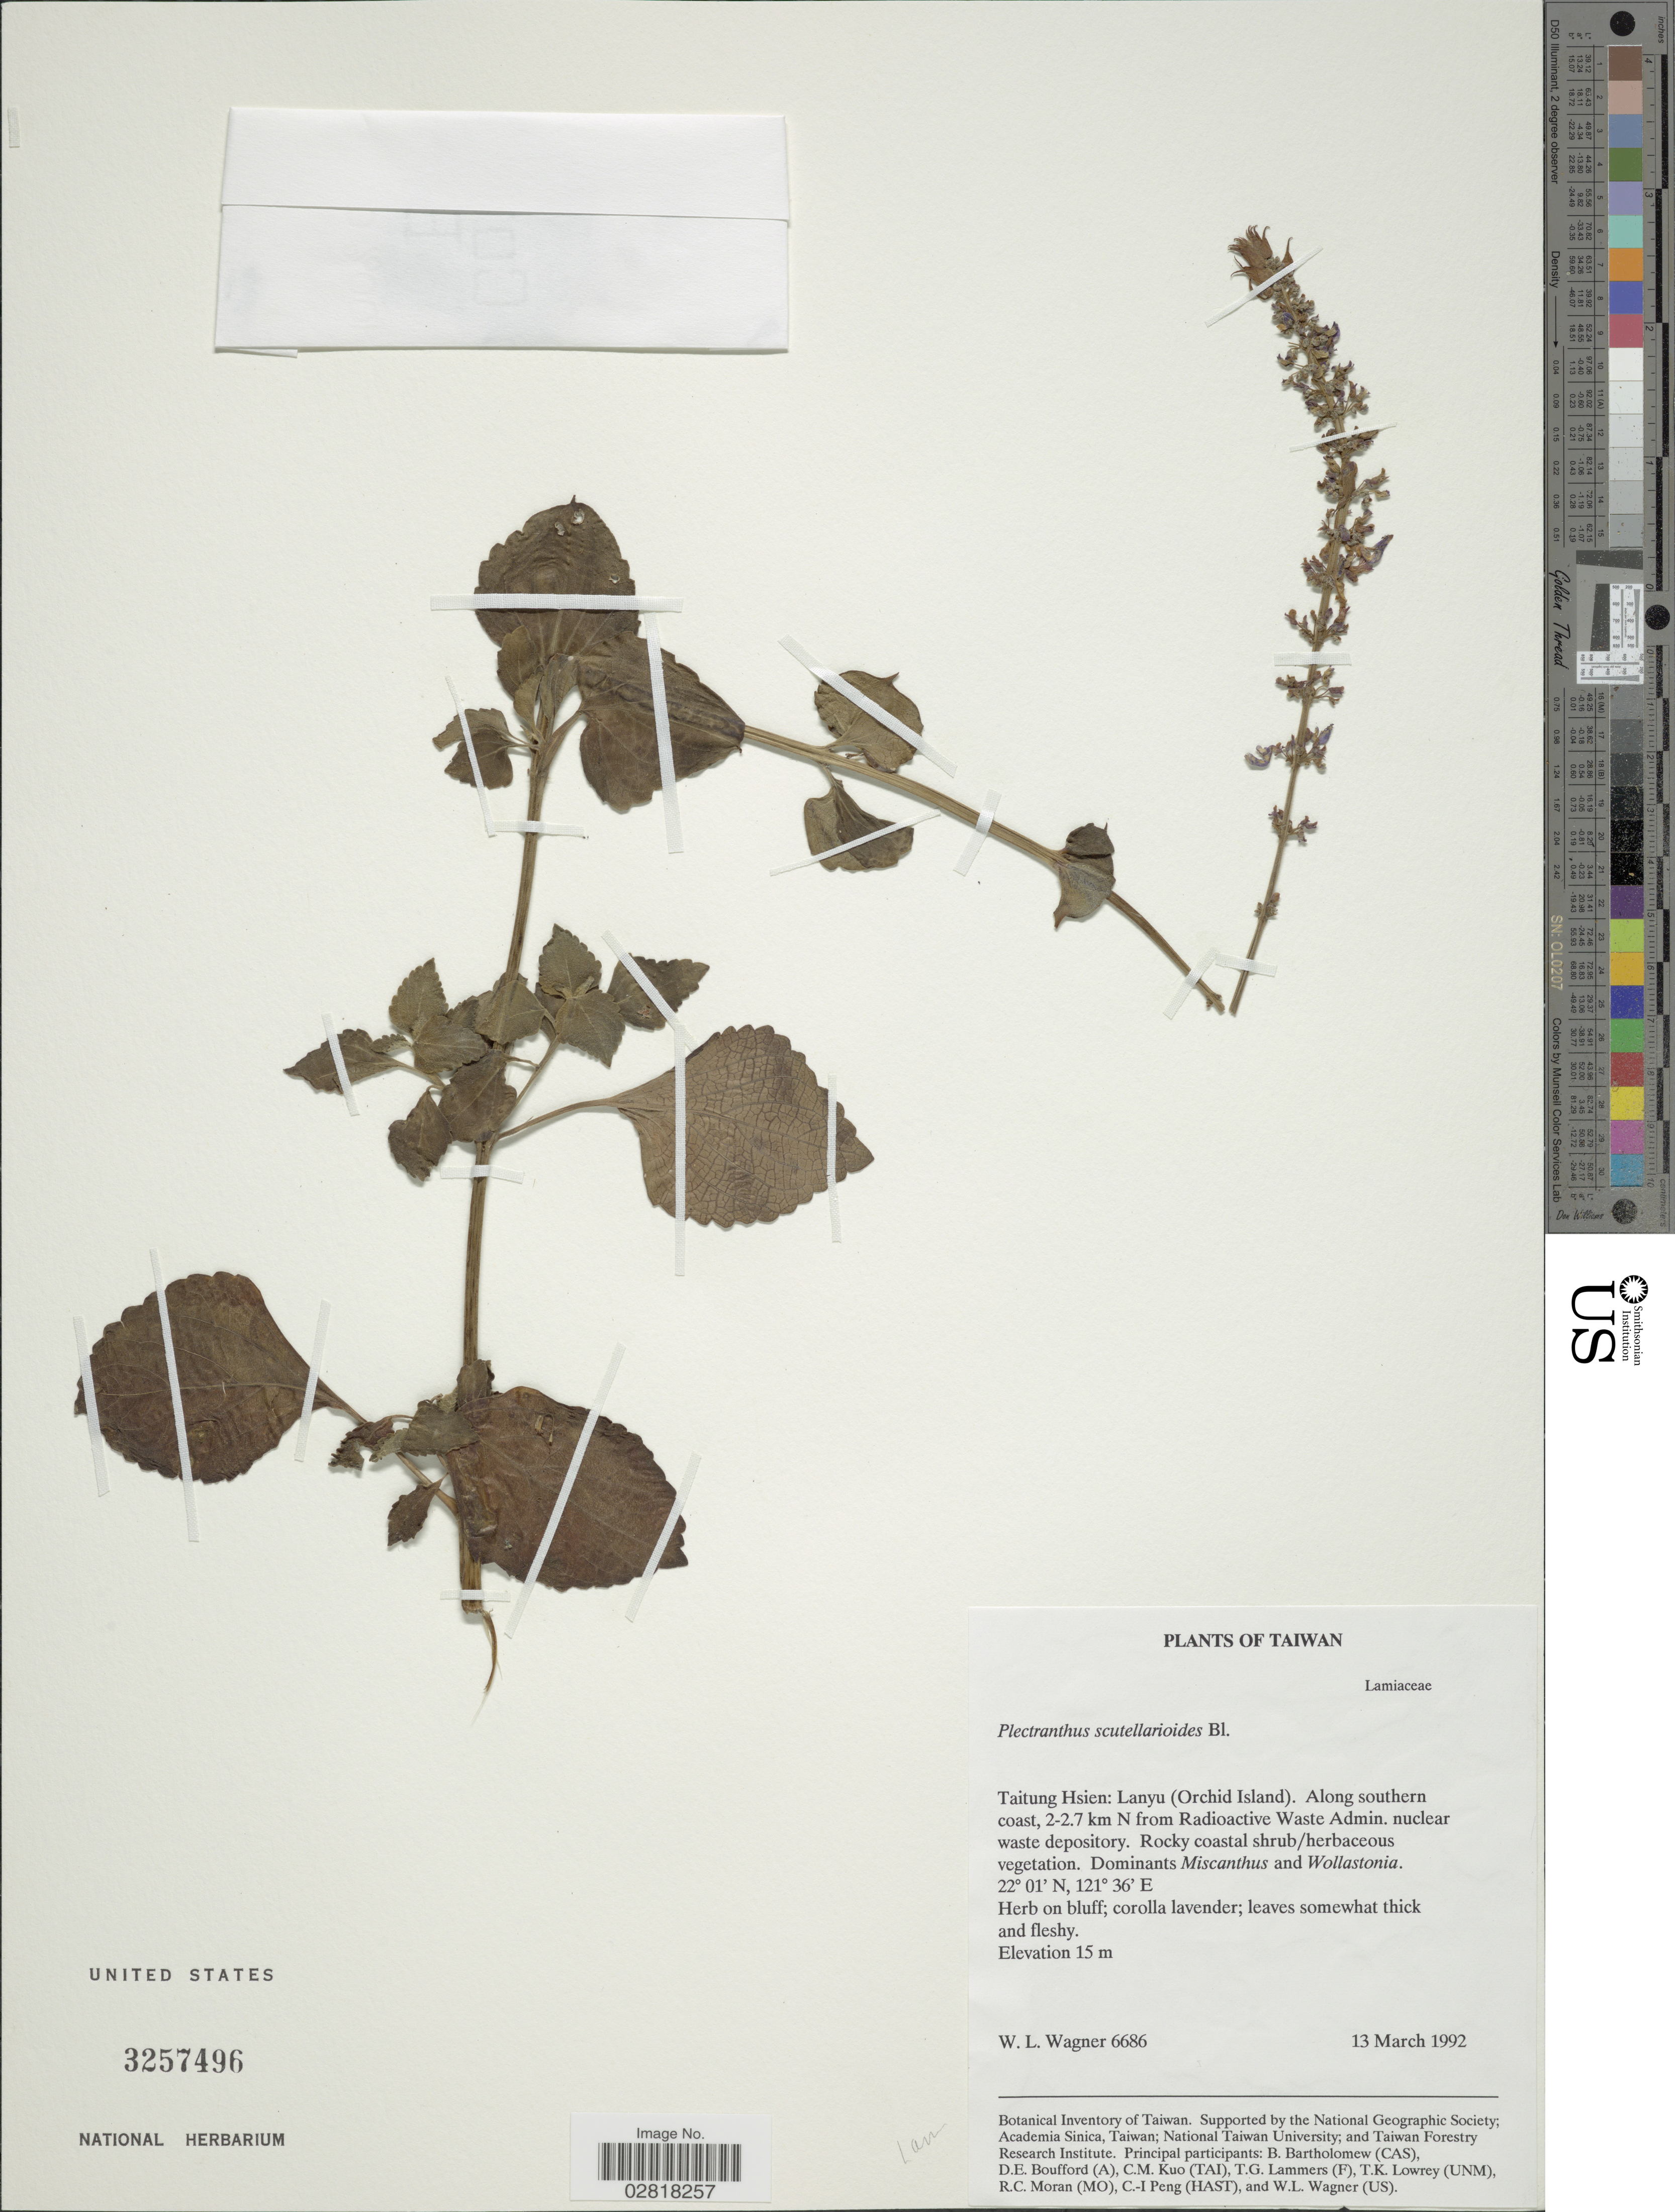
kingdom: Plantae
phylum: Tracheophyta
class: Magnoliopsida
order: Lamiales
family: Lamiaceae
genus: Plectranthus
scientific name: Plectranthus scutellarioides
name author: (L.) R. Br.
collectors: W. L. Wagner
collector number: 6686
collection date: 1992-03-13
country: Taiwan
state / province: Taitung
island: Lanyu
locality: Taitung Hsien: Lanyu (Orchid Island), along southern coast, 2-2.7 km N from Radioactive Waste Admin. nuclear waste depository.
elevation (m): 15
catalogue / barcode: US 3257496